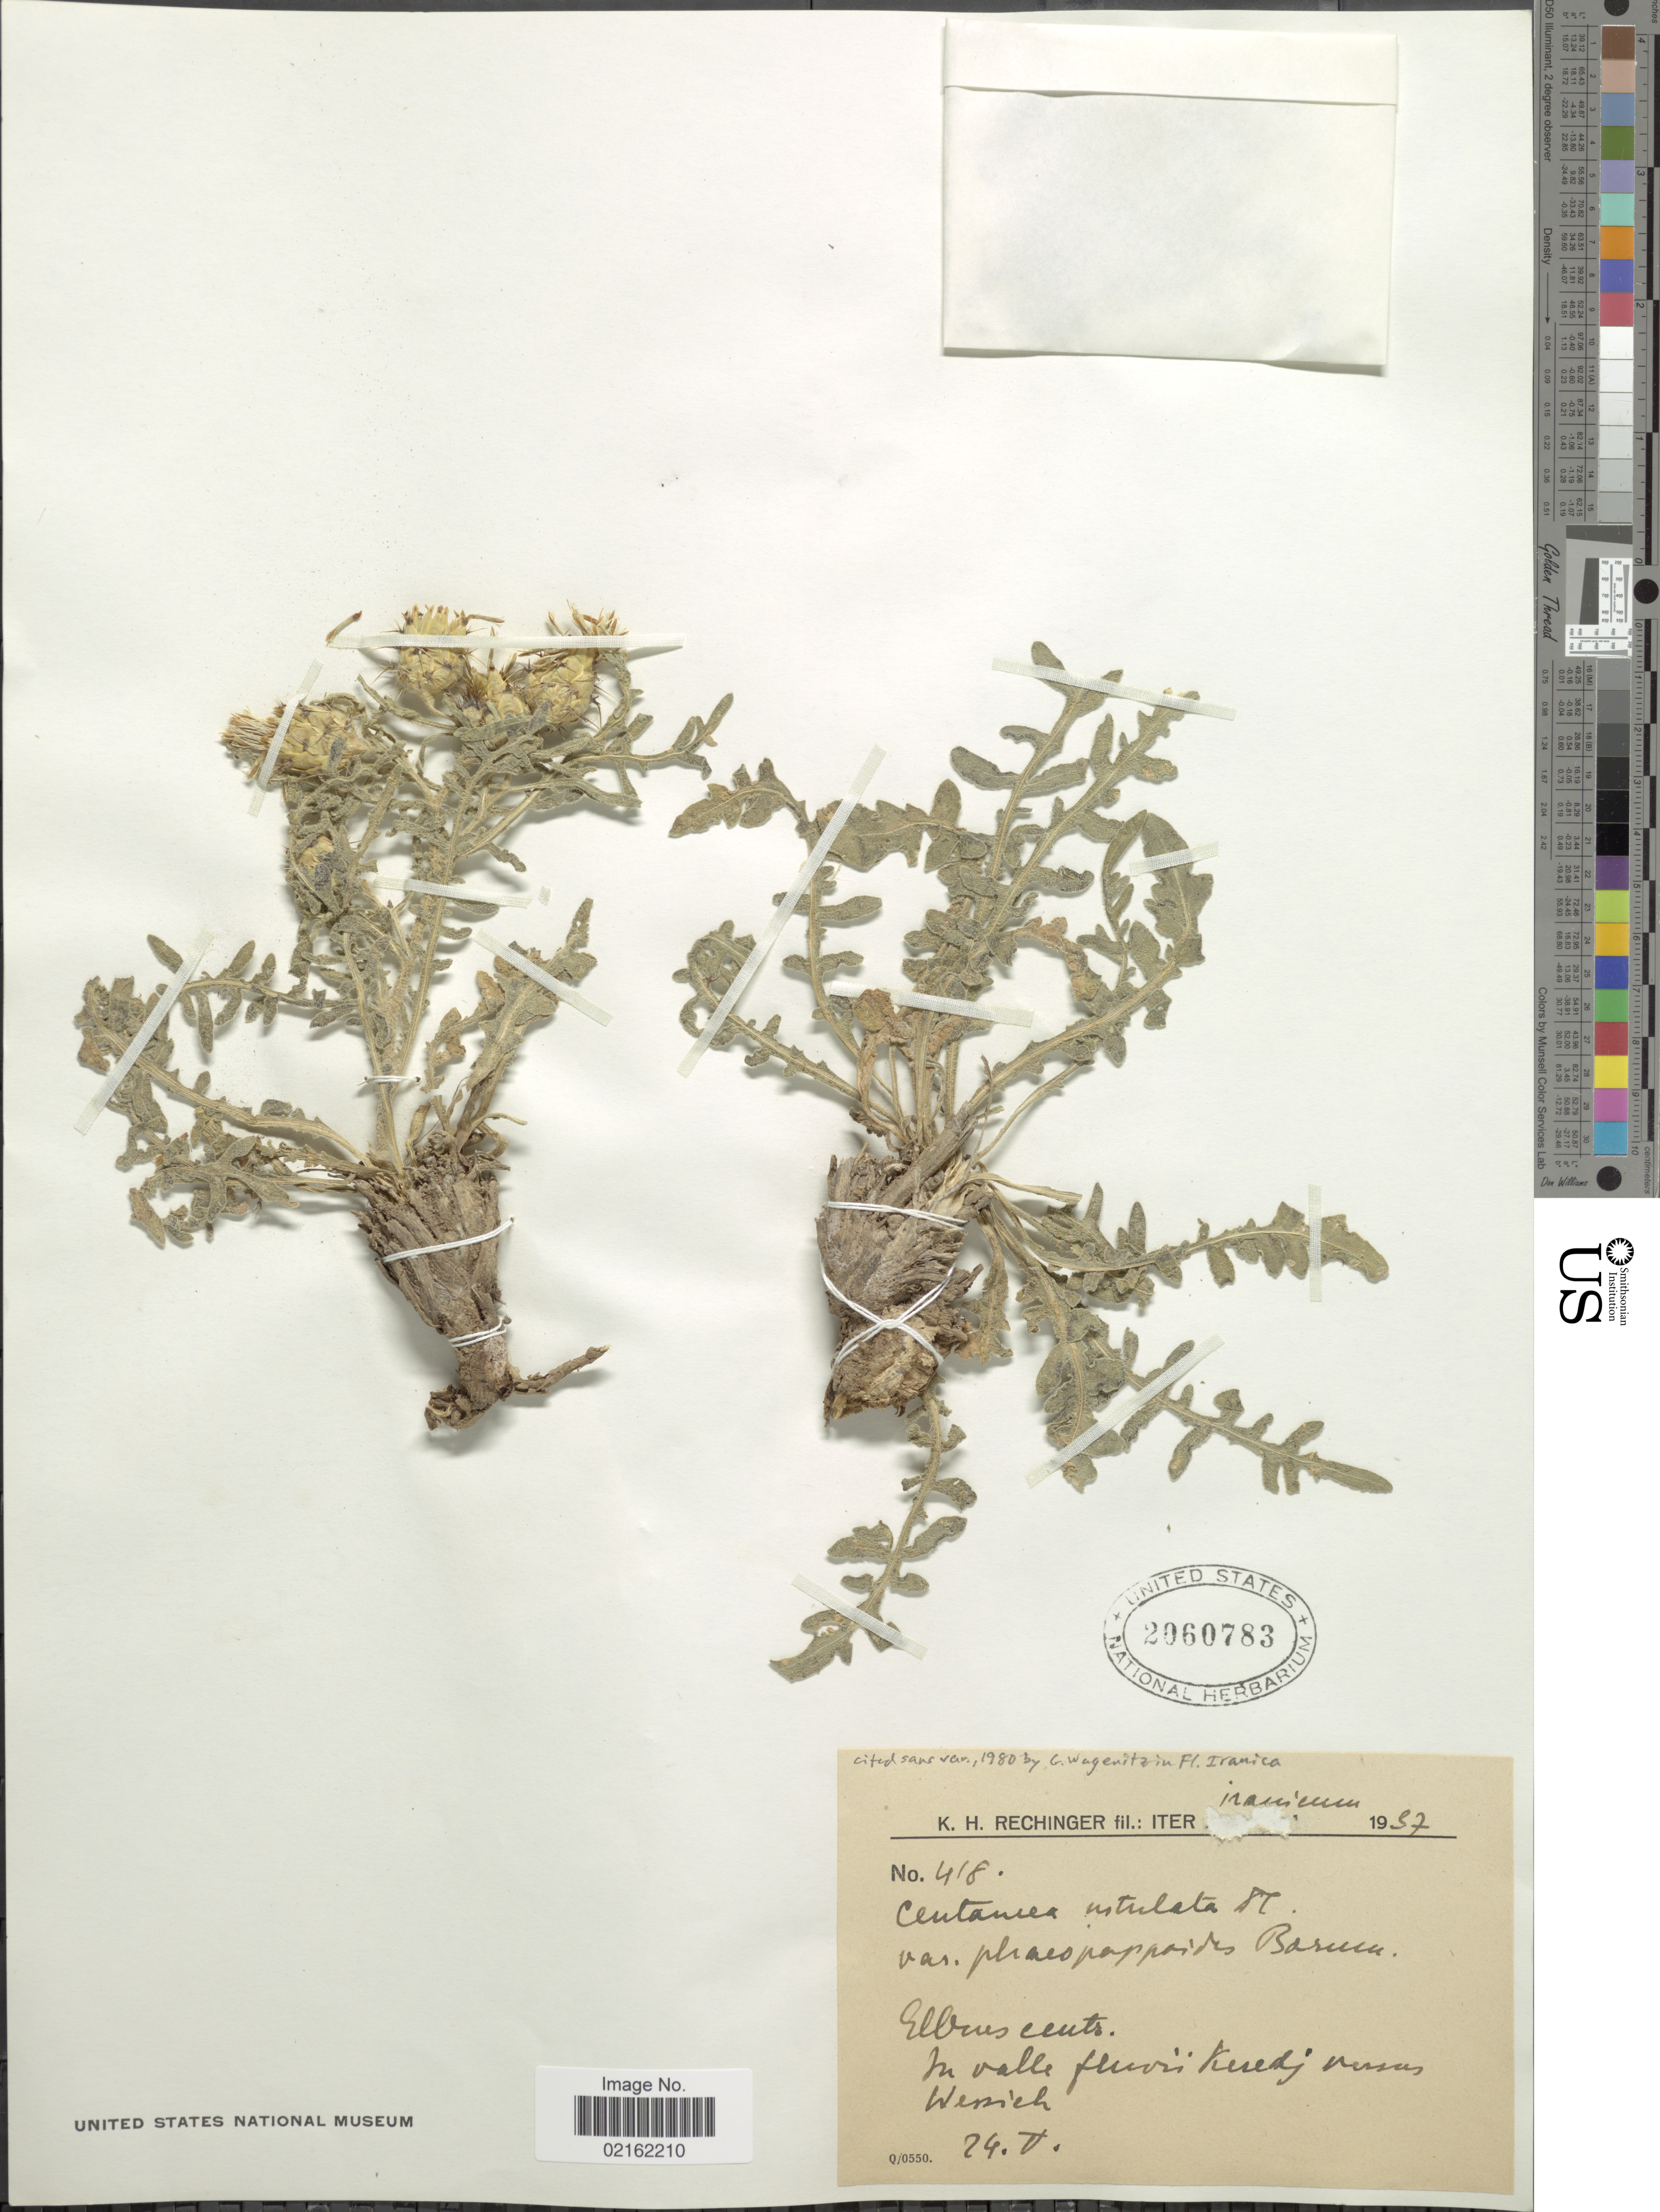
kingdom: Plantae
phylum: Tracheophyta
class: Magnoliopsida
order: Asterales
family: Asteraceae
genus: Centaurea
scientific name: Centaurea ustulata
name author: DC.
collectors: K. H. Rechinger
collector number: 418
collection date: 1937-05-24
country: Iran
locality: Keredj versus Wersich [interpreted]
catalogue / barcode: US 2060783